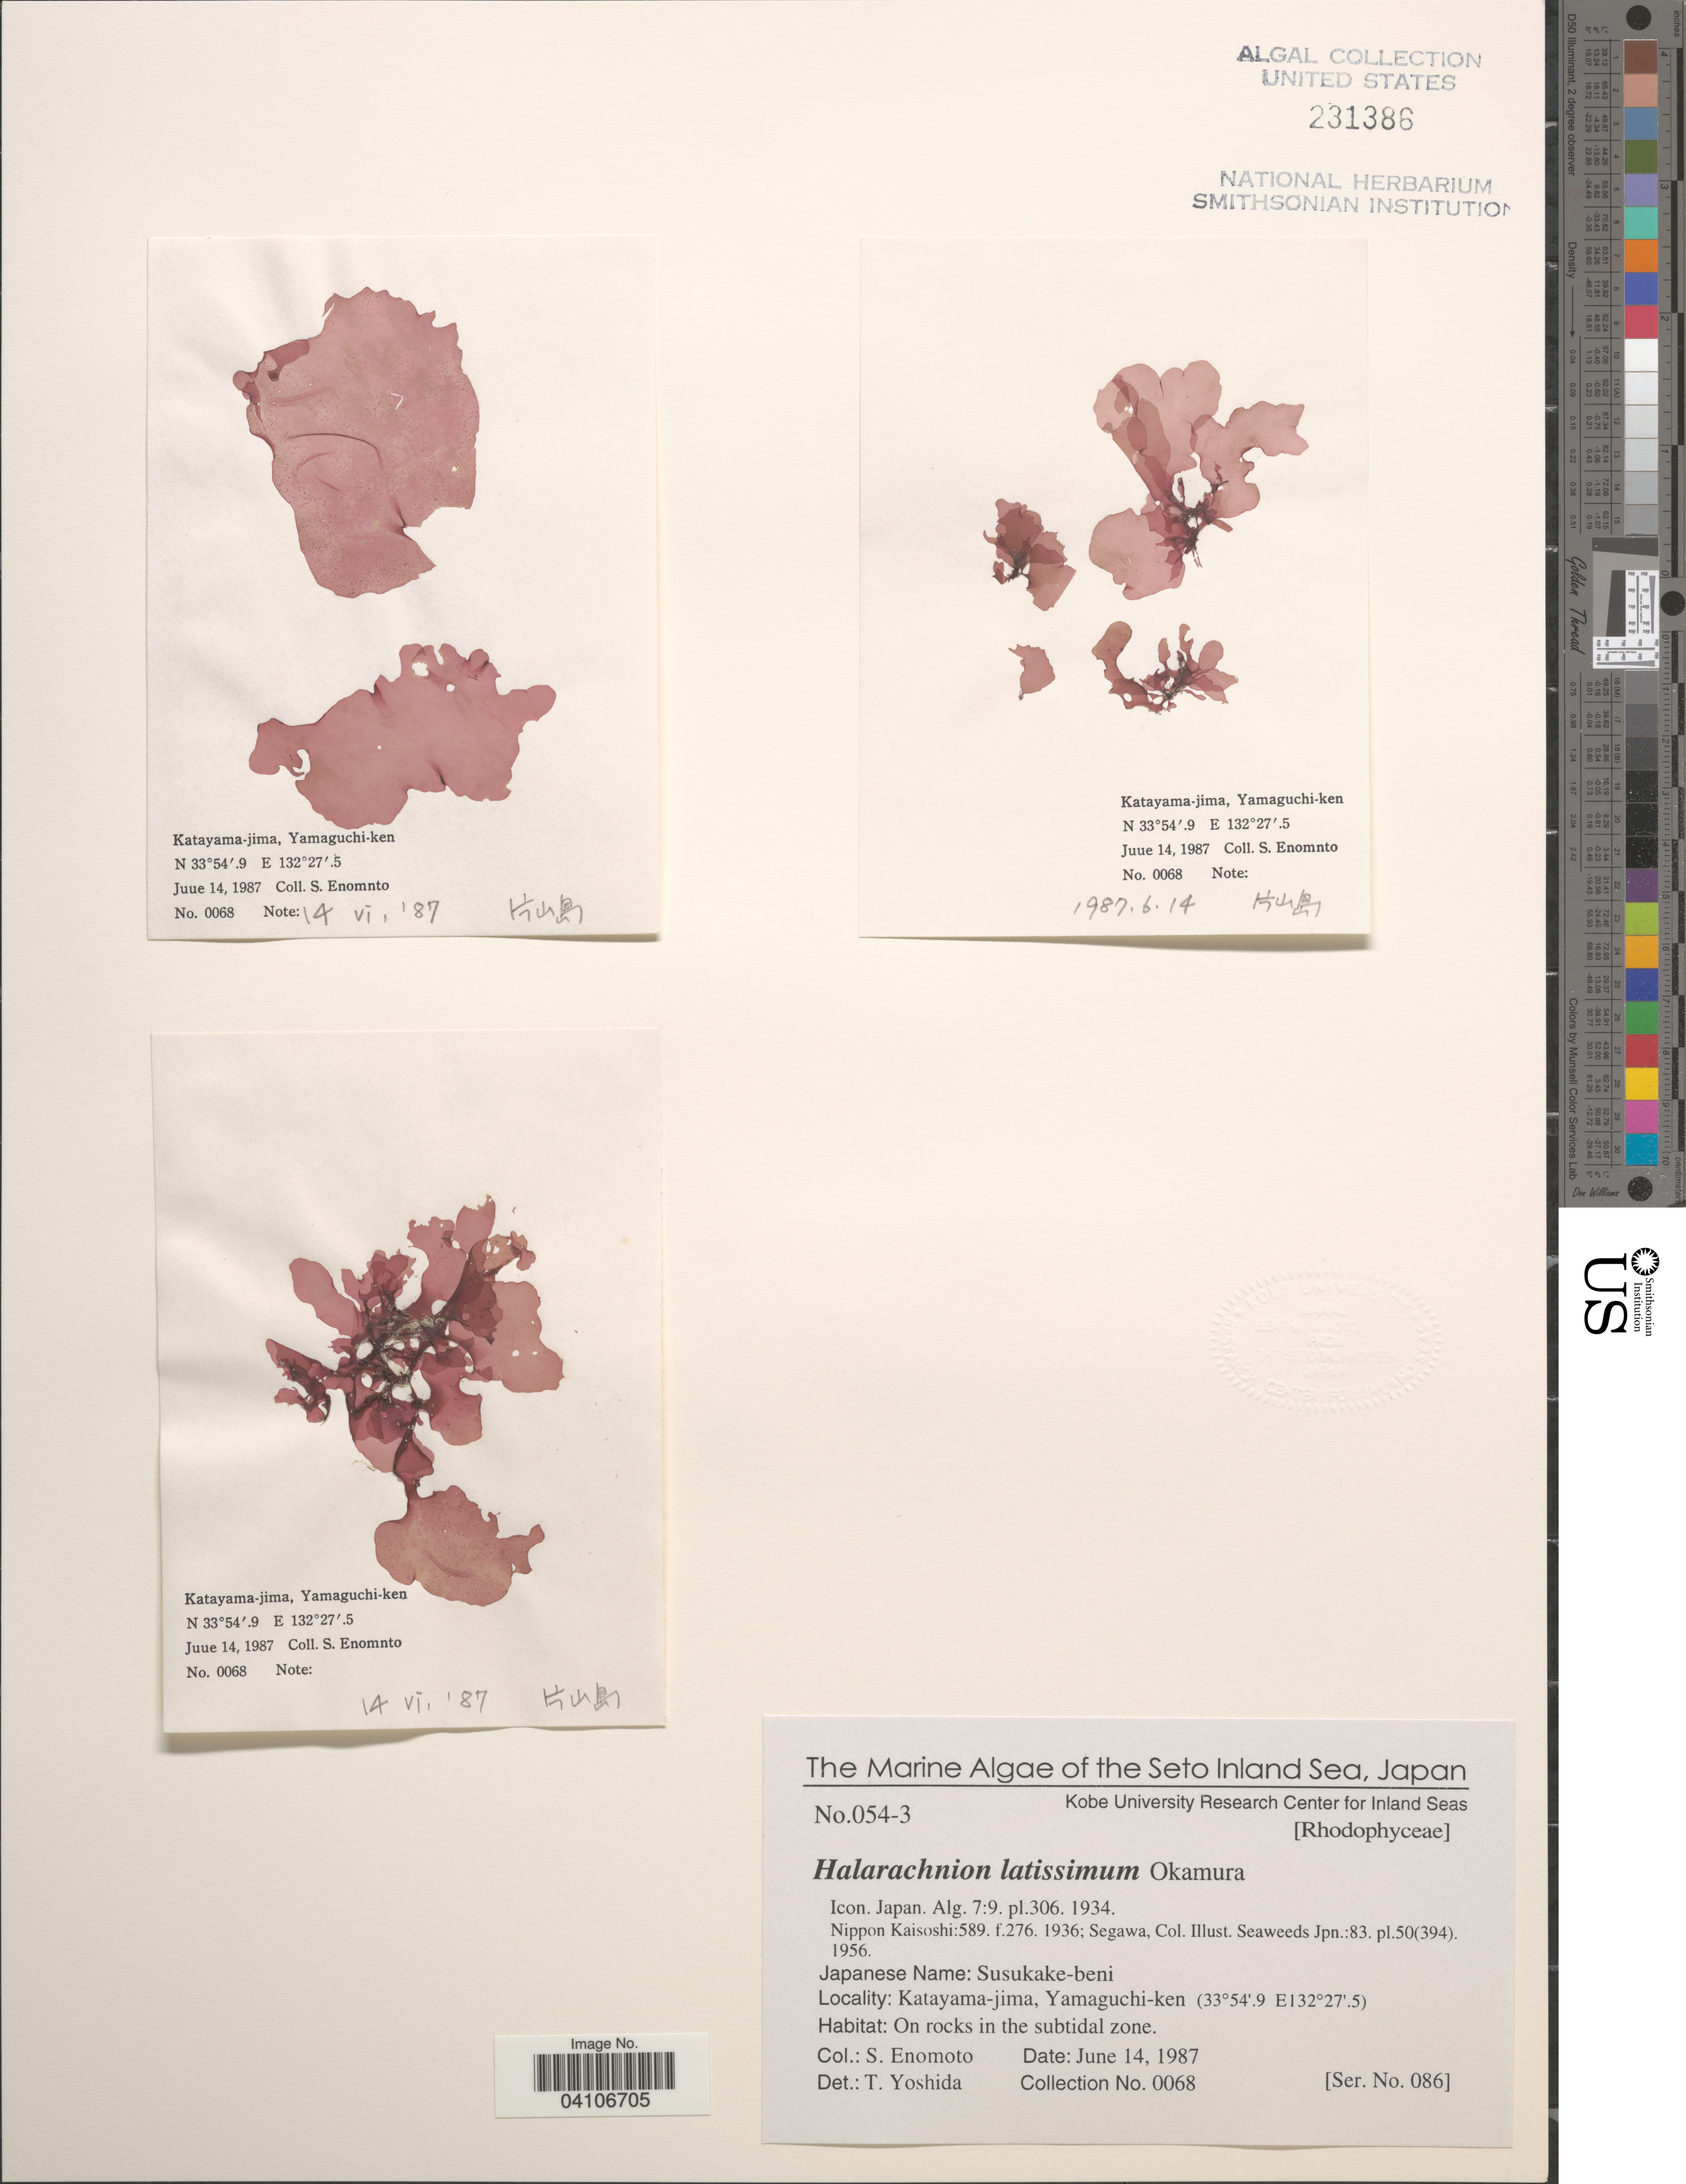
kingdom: Plantae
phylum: Rhodophyta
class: Florideophyceae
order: Gigartinales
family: Furcellariaceae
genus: Halarachnion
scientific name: Halarachnion latissimum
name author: Okamura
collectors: S. Enomoto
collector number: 0068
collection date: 1987-06-14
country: Japan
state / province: Yamaguti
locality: The Seto Inland Sea. Katayama-jima, Yamaguchi-ken.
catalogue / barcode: US 231386